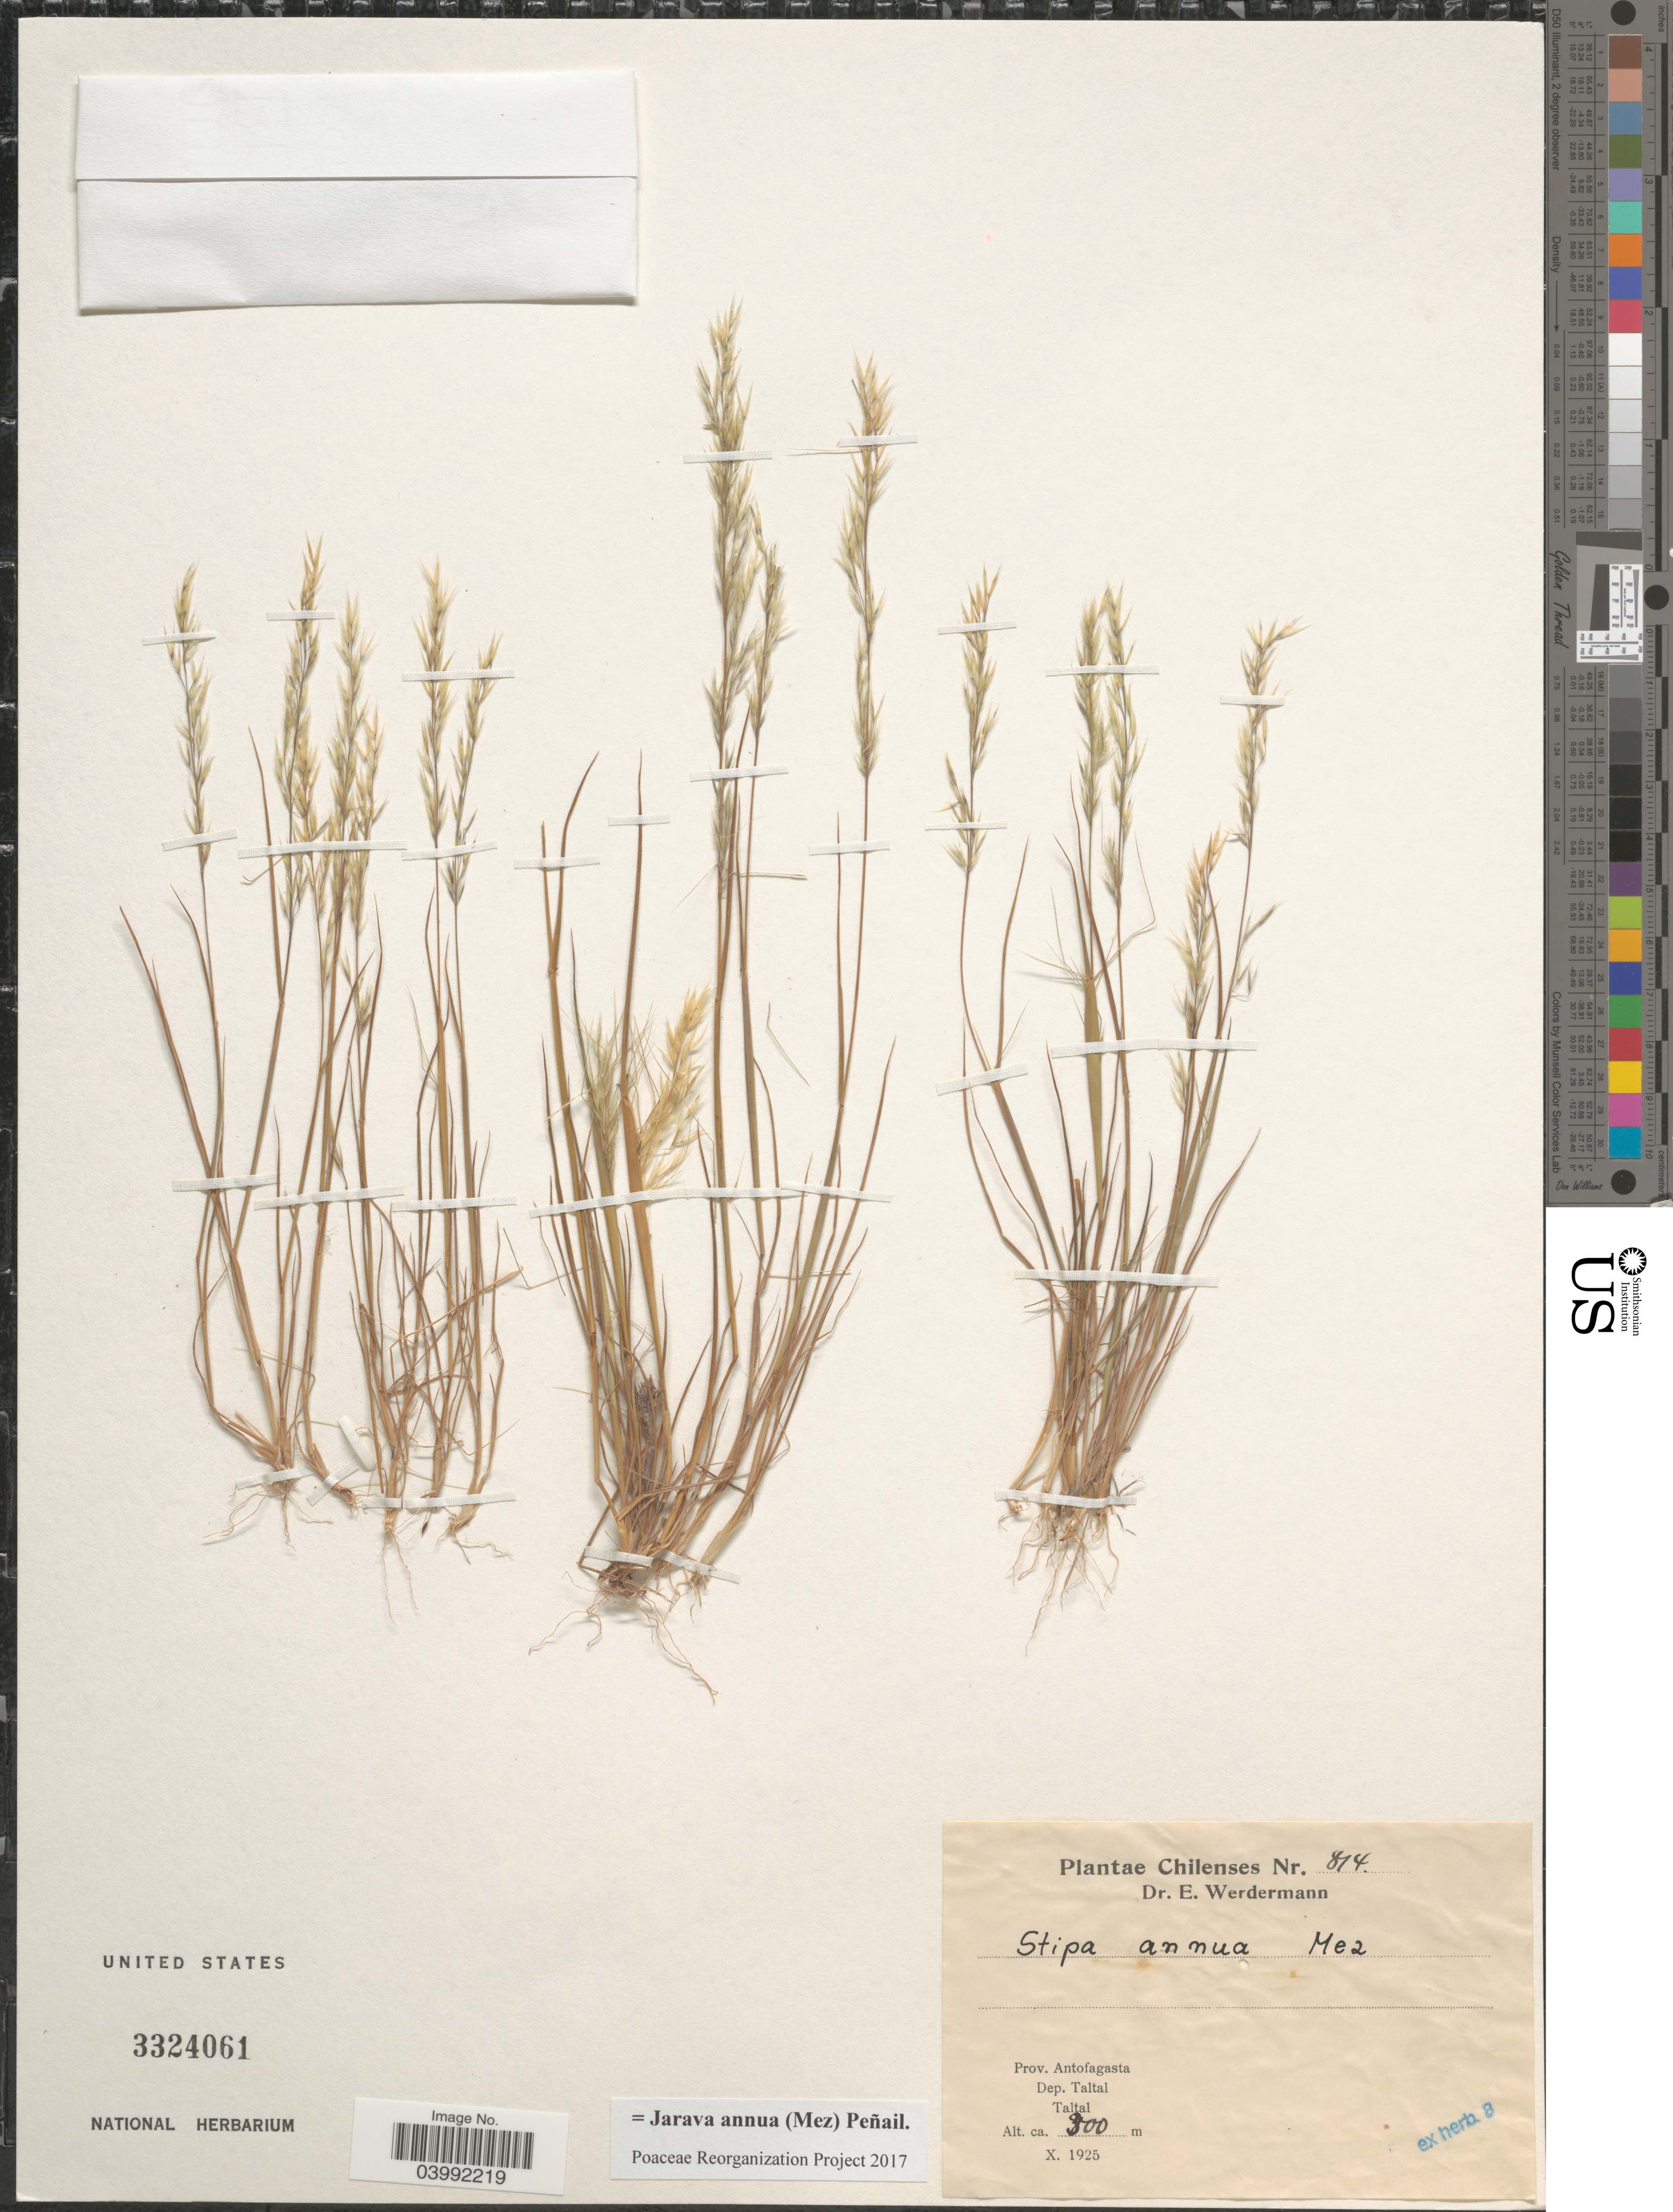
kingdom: Plantae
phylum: Tracheophyta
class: Liliopsida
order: Poales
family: Poaceae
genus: Jarava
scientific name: Jarava annua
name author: Mez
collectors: E. Werdermann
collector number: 814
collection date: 1925-10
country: Chile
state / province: Antofagasta (II)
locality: Dep. Taltal. Taltal.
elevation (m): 300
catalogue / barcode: US 3324061